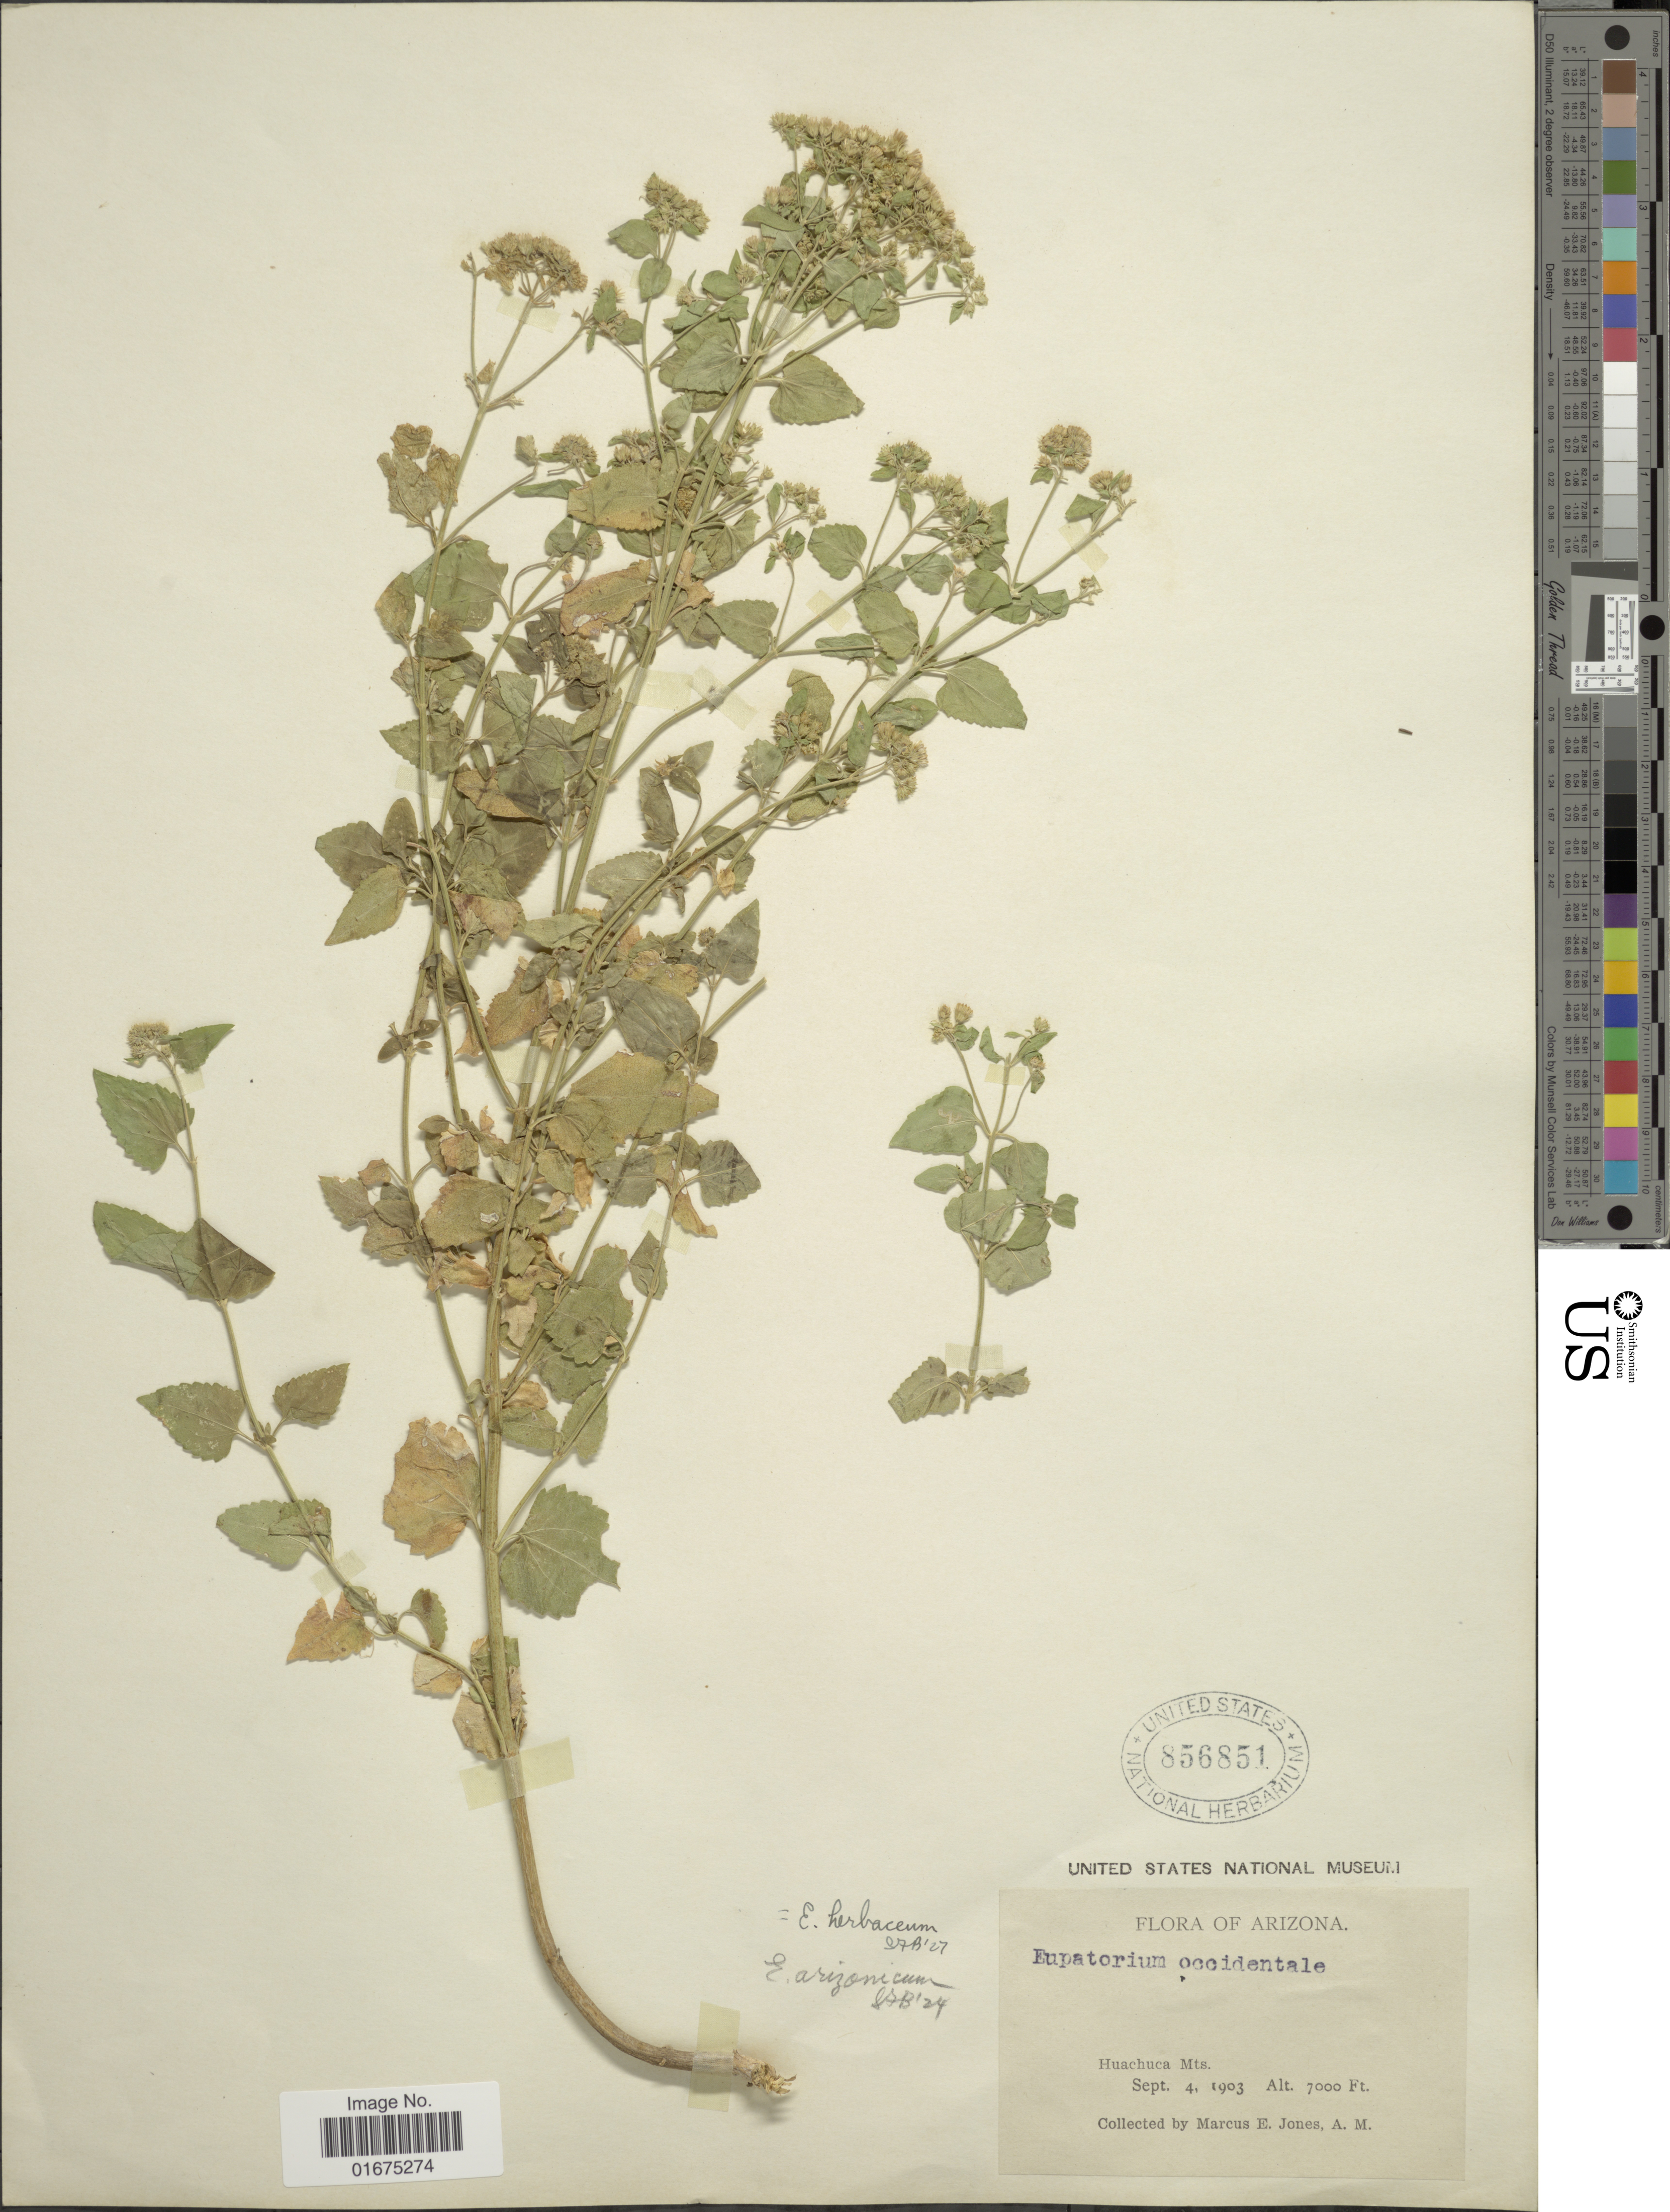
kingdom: Plantae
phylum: Tracheophyta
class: Magnoliopsida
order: Asterales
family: Asteraceae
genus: Ageratina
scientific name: Ageratina herbacea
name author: (A. Gray) R.M. King & H. Rob.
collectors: M. E. Jones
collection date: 1903-09-04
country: United States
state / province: Arizona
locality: Huachuca Mts.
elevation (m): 2134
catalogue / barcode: US 856851